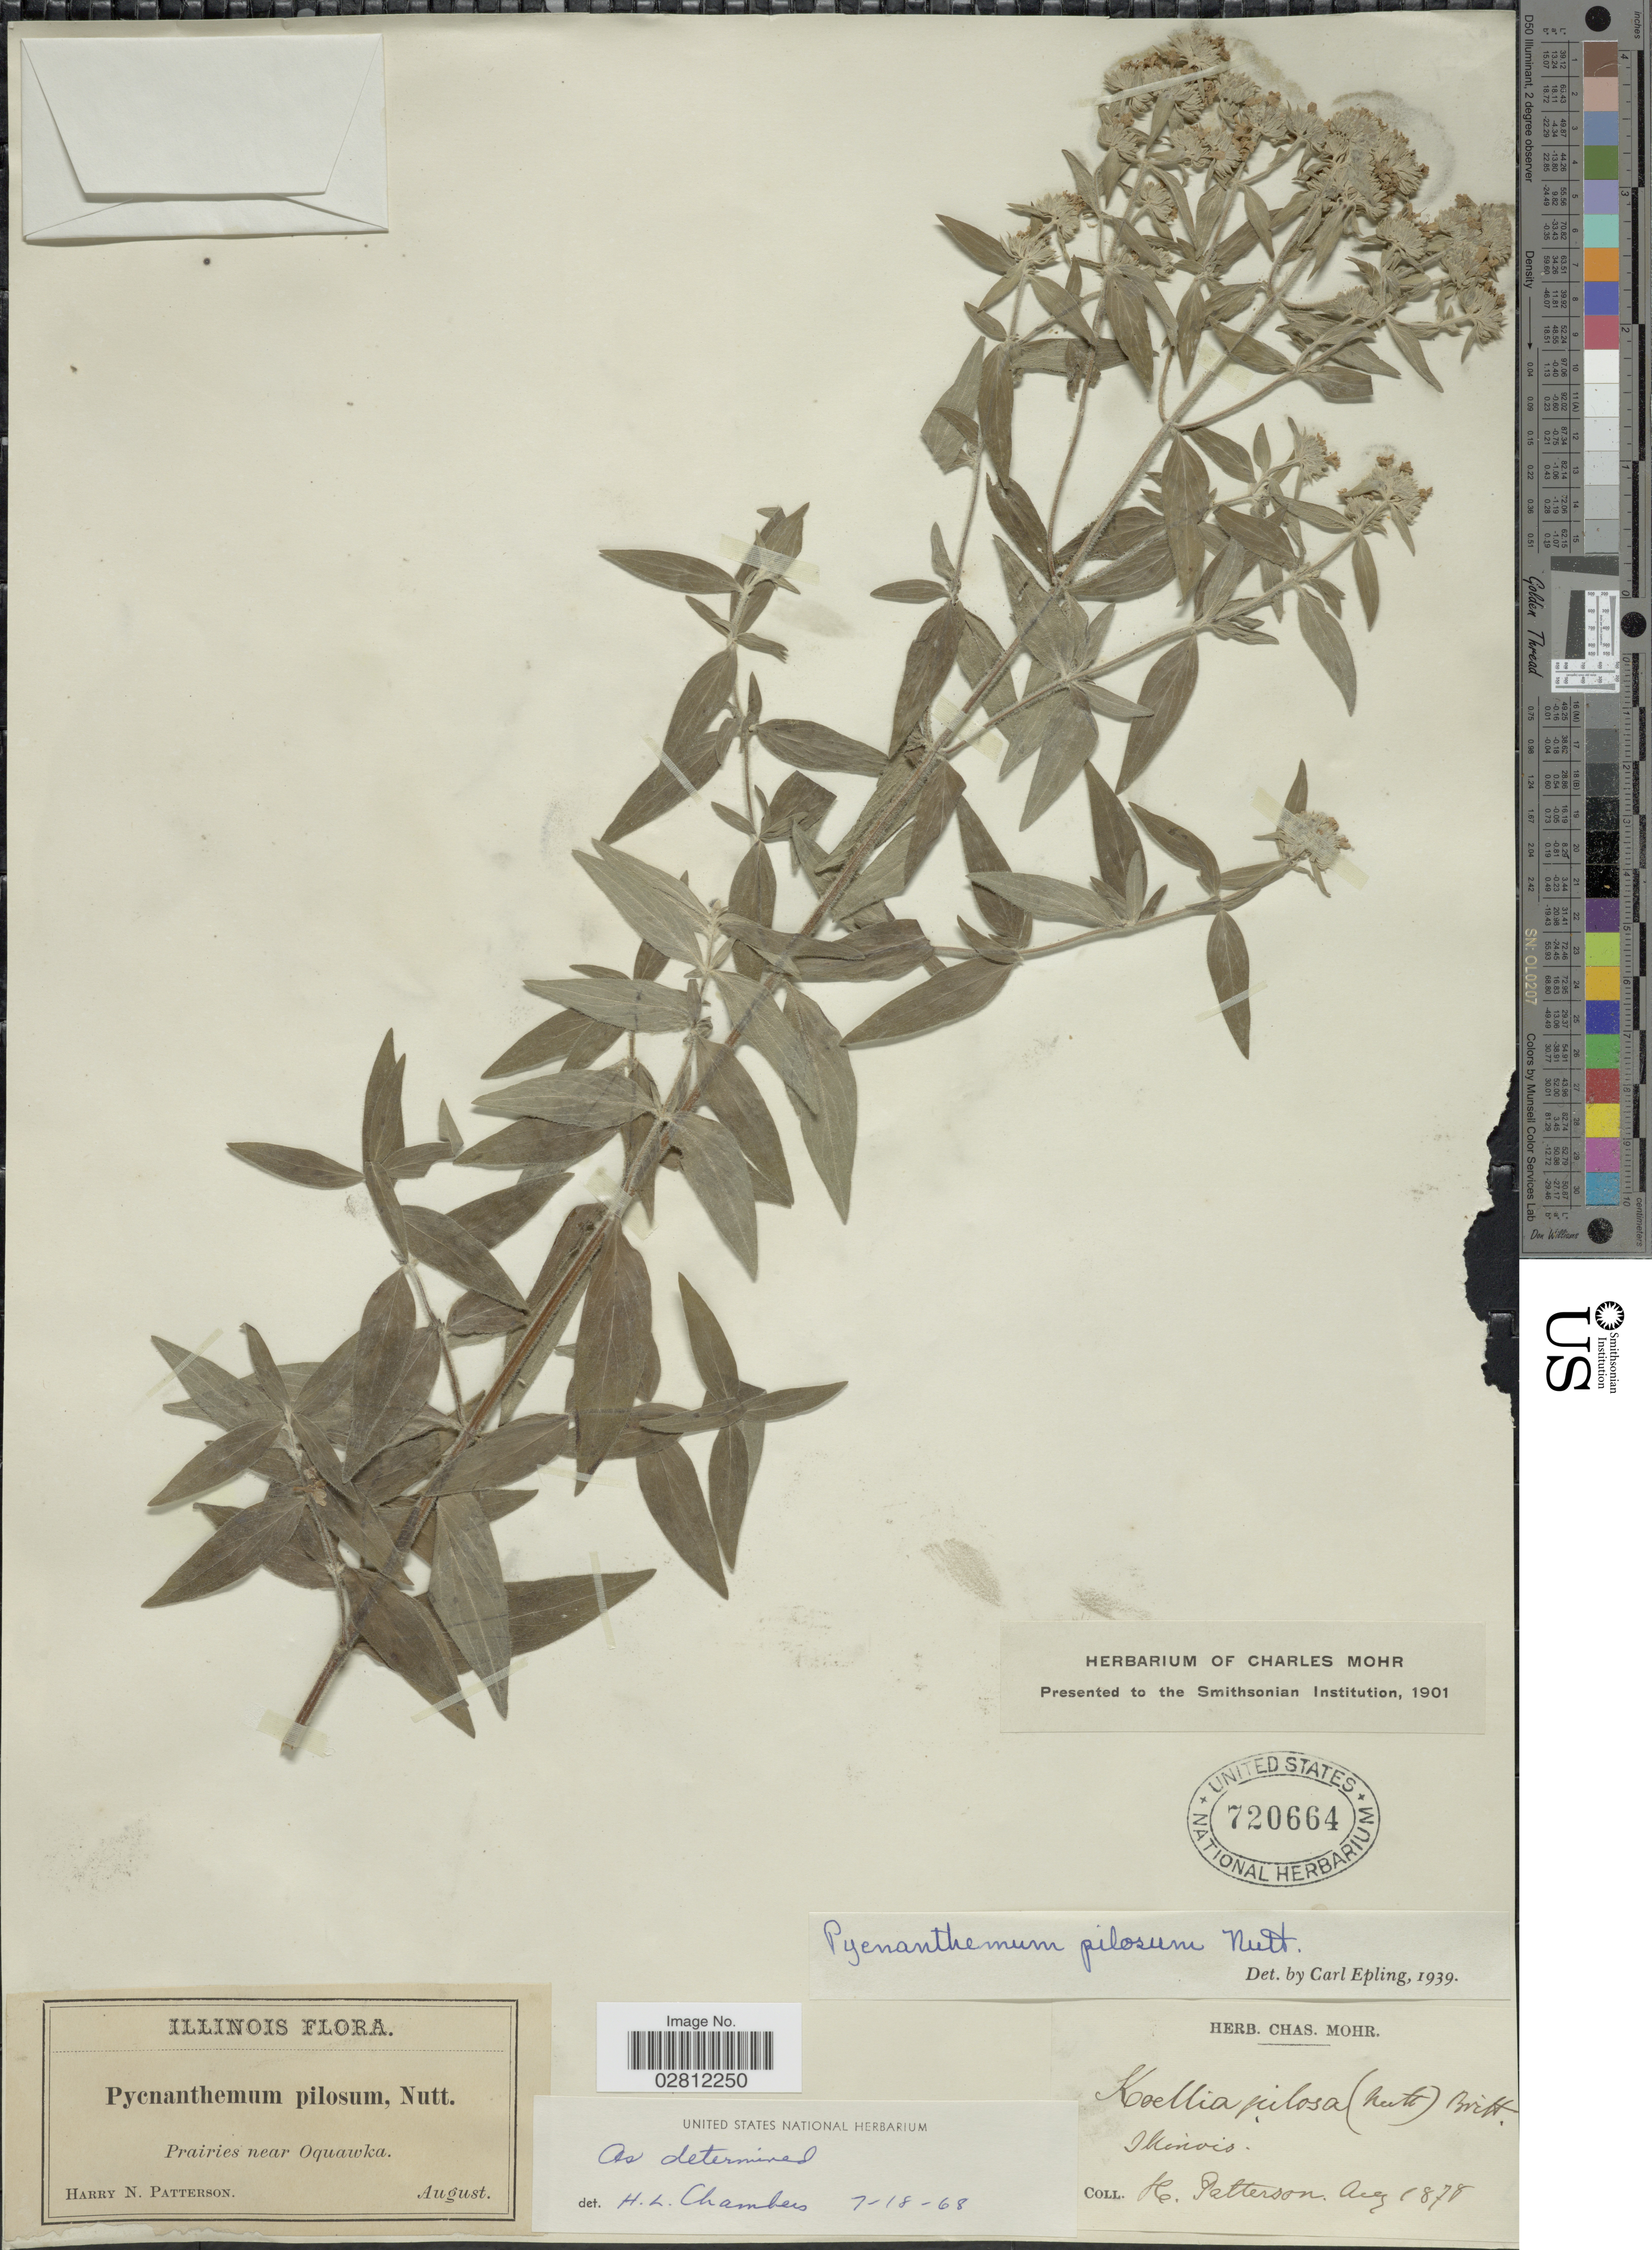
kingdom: Plantae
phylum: Tracheophyta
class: Magnoliopsida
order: Lamiales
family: Lamiaceae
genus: Pycnanthemum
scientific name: Pycnanthemum pilosum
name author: Nutt.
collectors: H. N. Patterson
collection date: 1878-08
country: United States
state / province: Illinois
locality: Prairies near Oquawka.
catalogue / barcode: US 720664